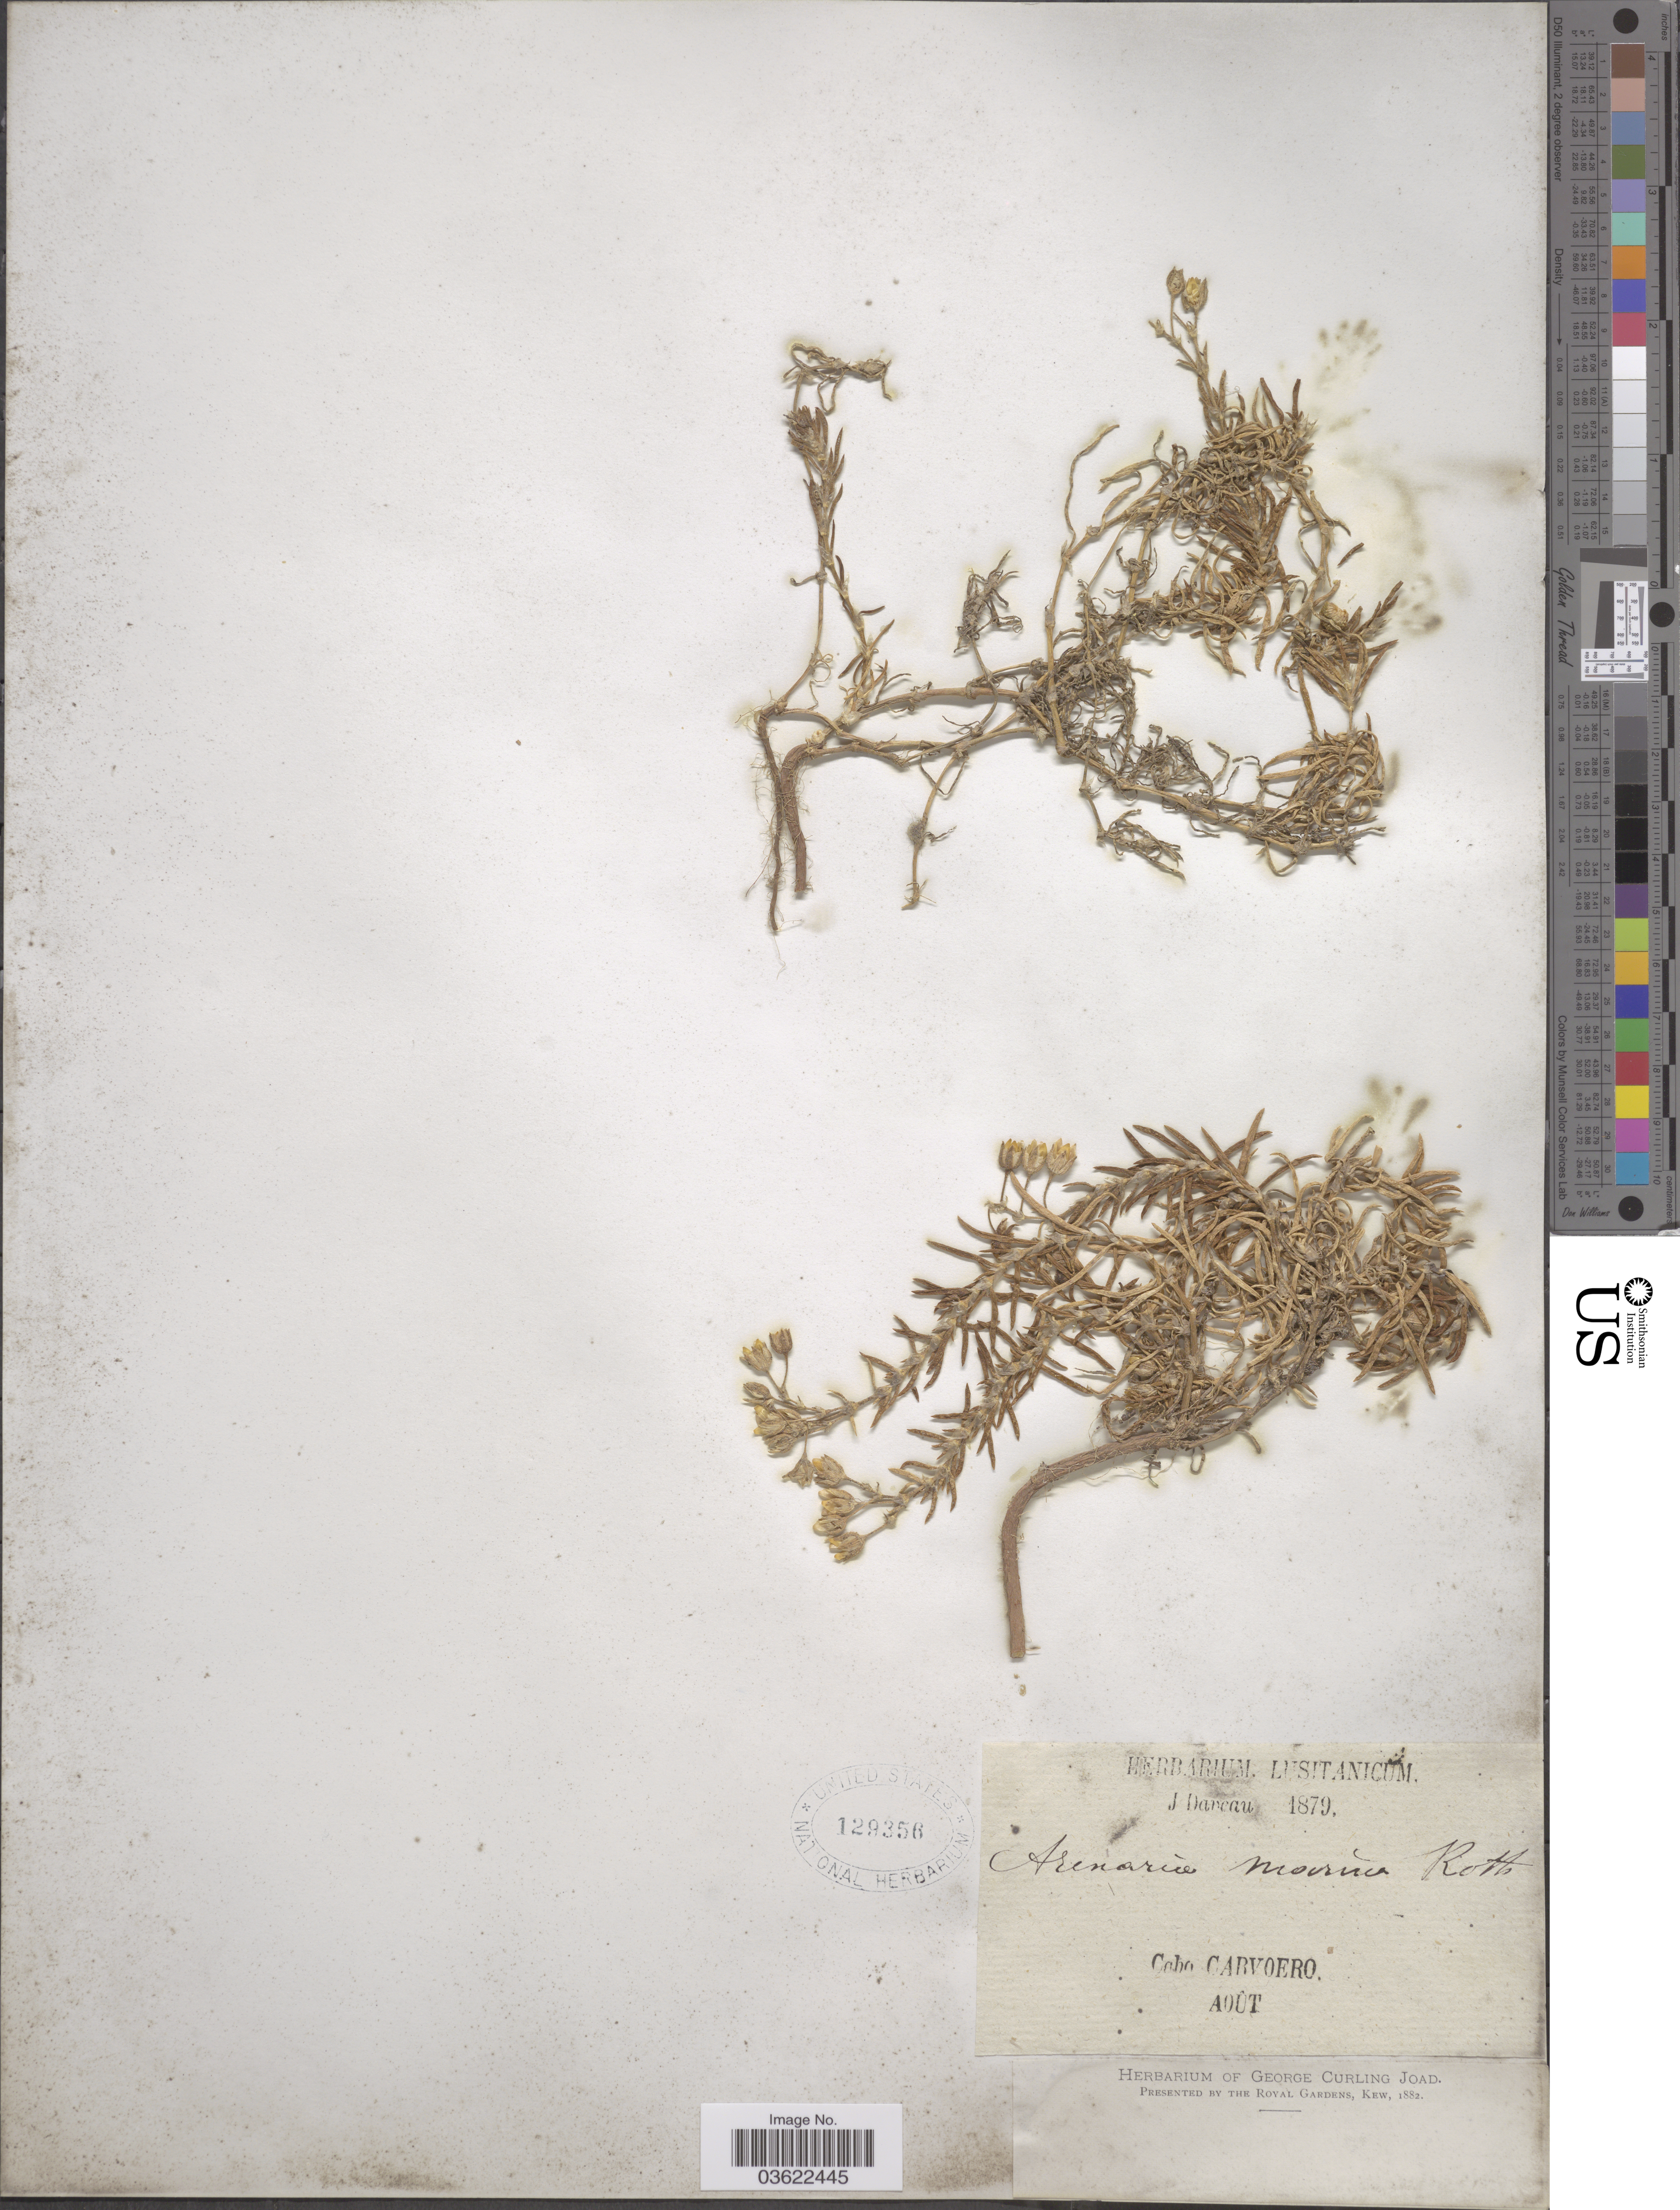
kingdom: Plantae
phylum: Tracheophyta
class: Magnoliopsida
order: Caryophyllales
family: Caryophyllaceae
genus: Arenaria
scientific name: Arenaria marina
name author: Pall.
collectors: J. Daveau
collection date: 1879-08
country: Portugal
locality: Cabo Carvoero.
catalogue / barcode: US 129356